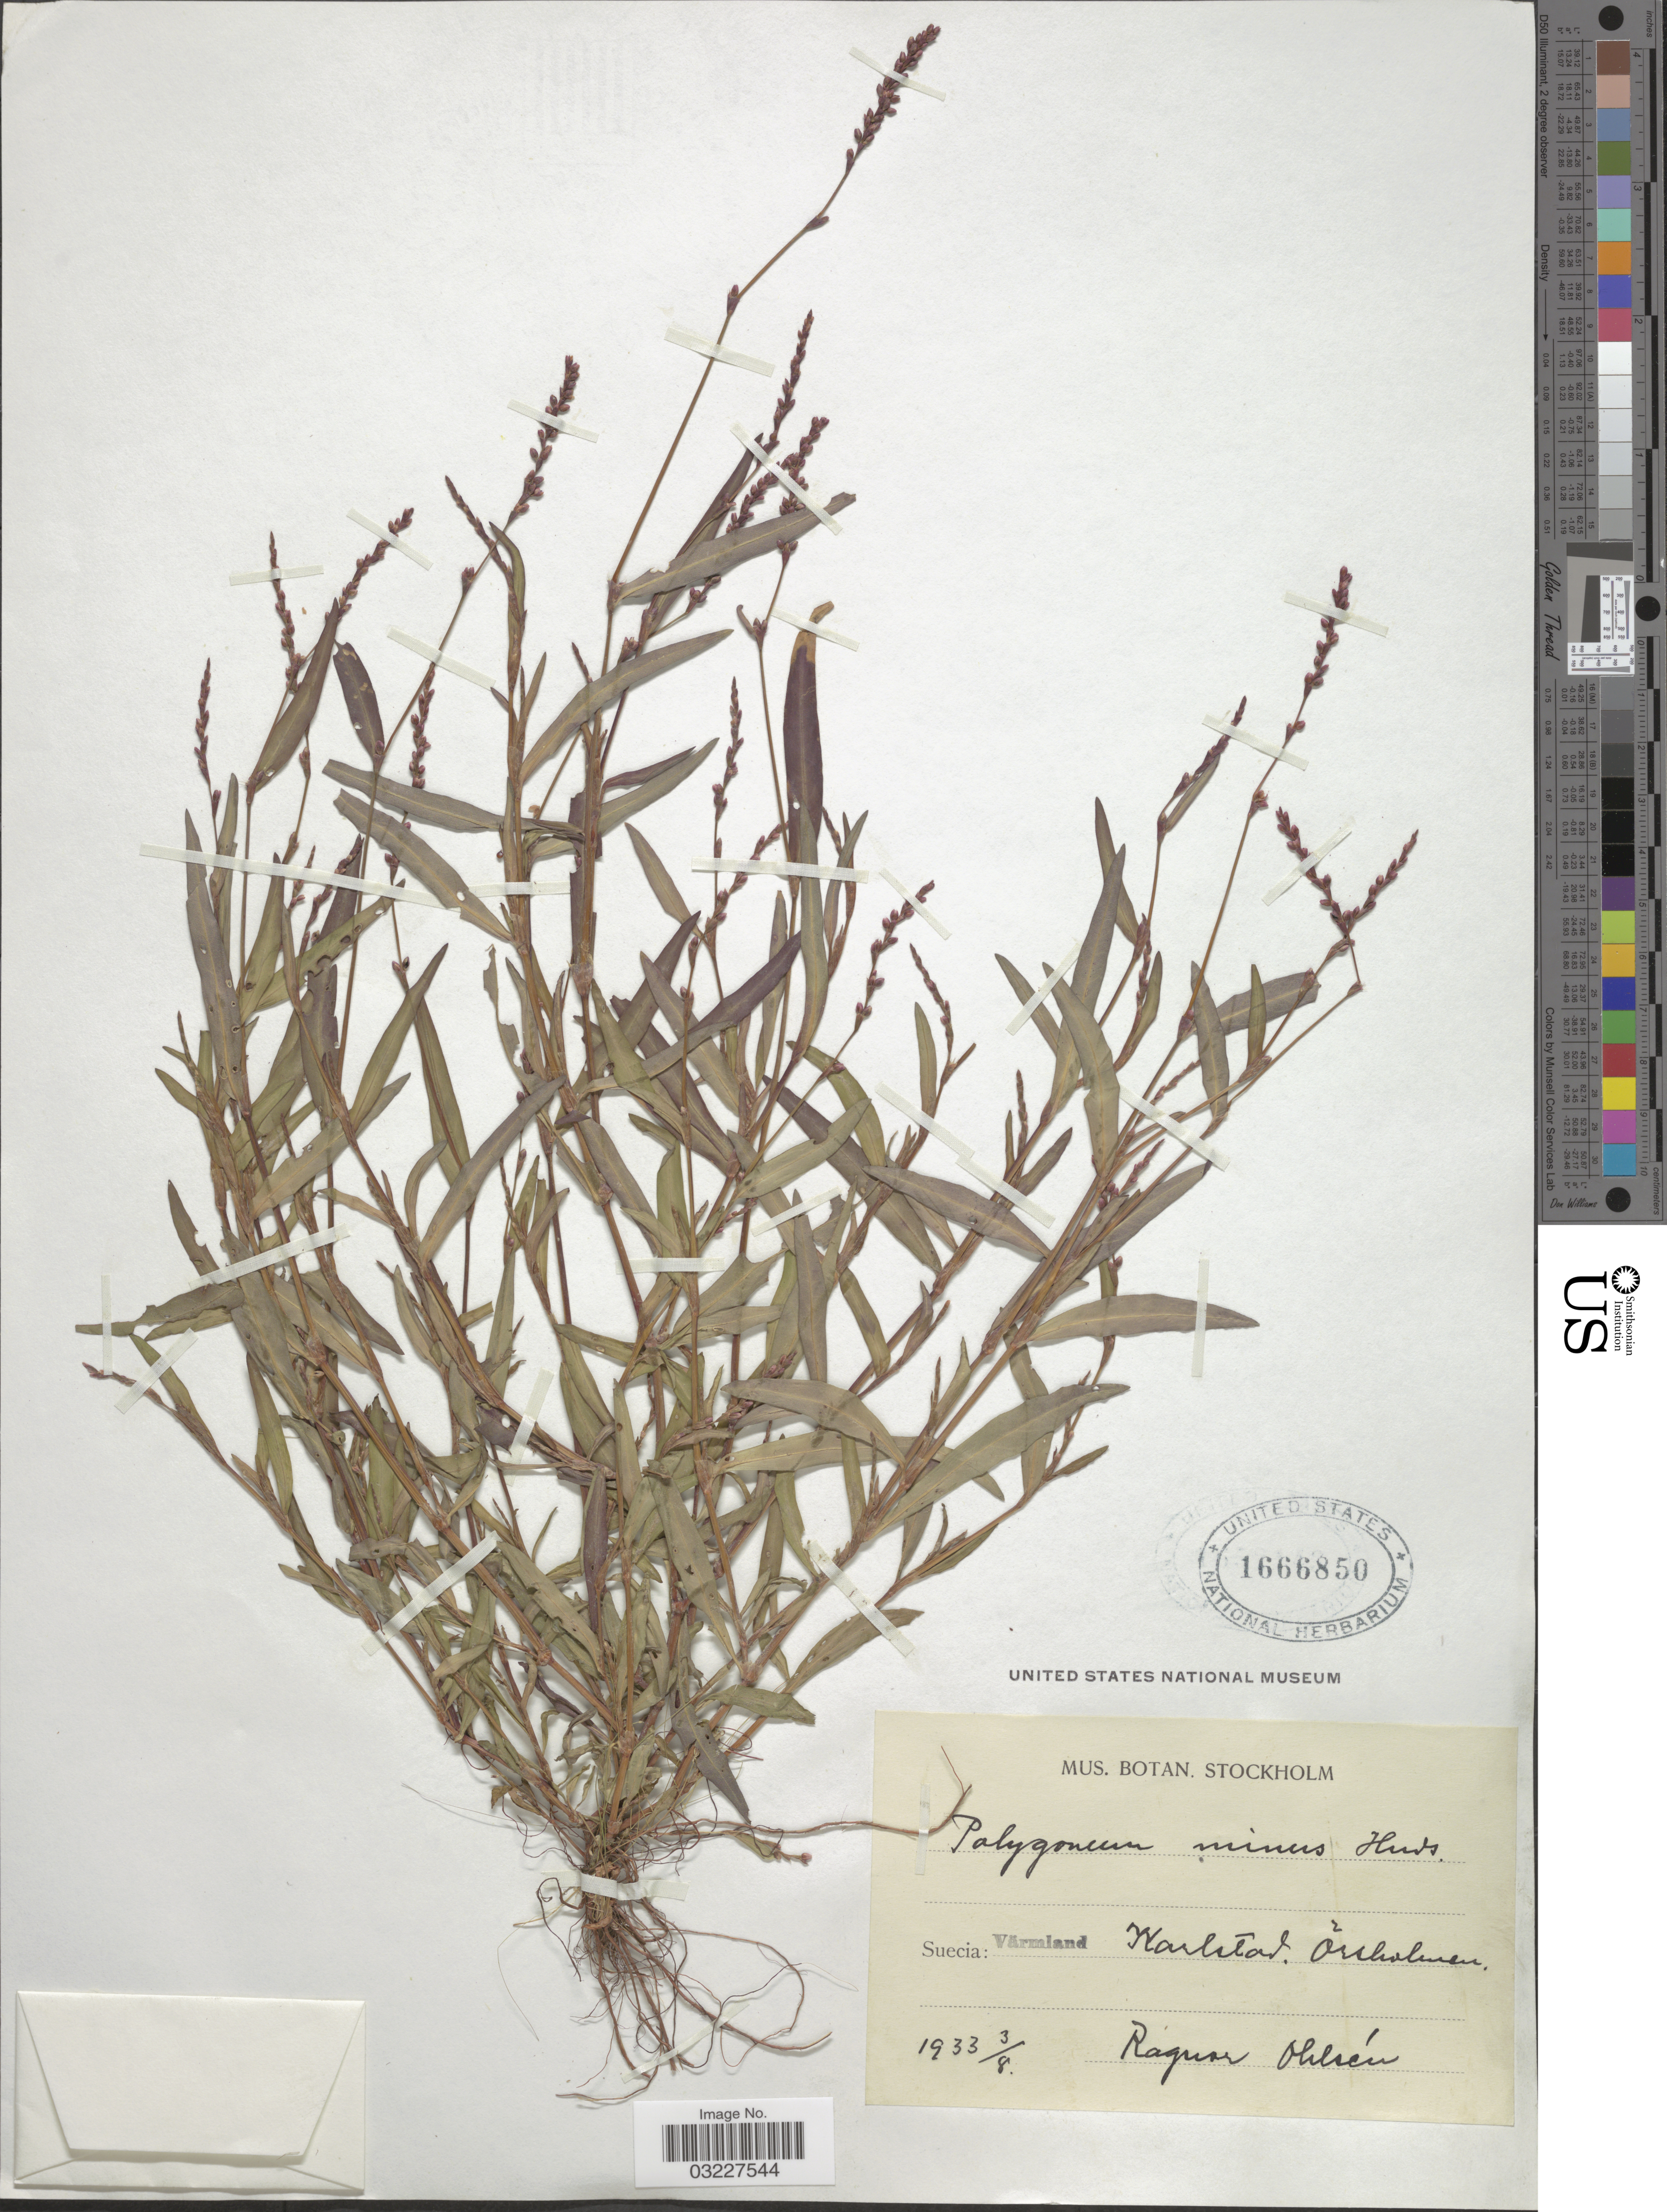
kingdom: Plantae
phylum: Tracheophyta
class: Magnoliopsida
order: Caryophyllales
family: Polygonaceae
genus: Polygonum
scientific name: Polygonum minus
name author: Huds.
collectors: R. Ohlsén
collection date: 1933-08-03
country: Sweden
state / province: Varmland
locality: Suecia: Värmland, Karlstad, Örsholmen.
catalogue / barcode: US 1666850